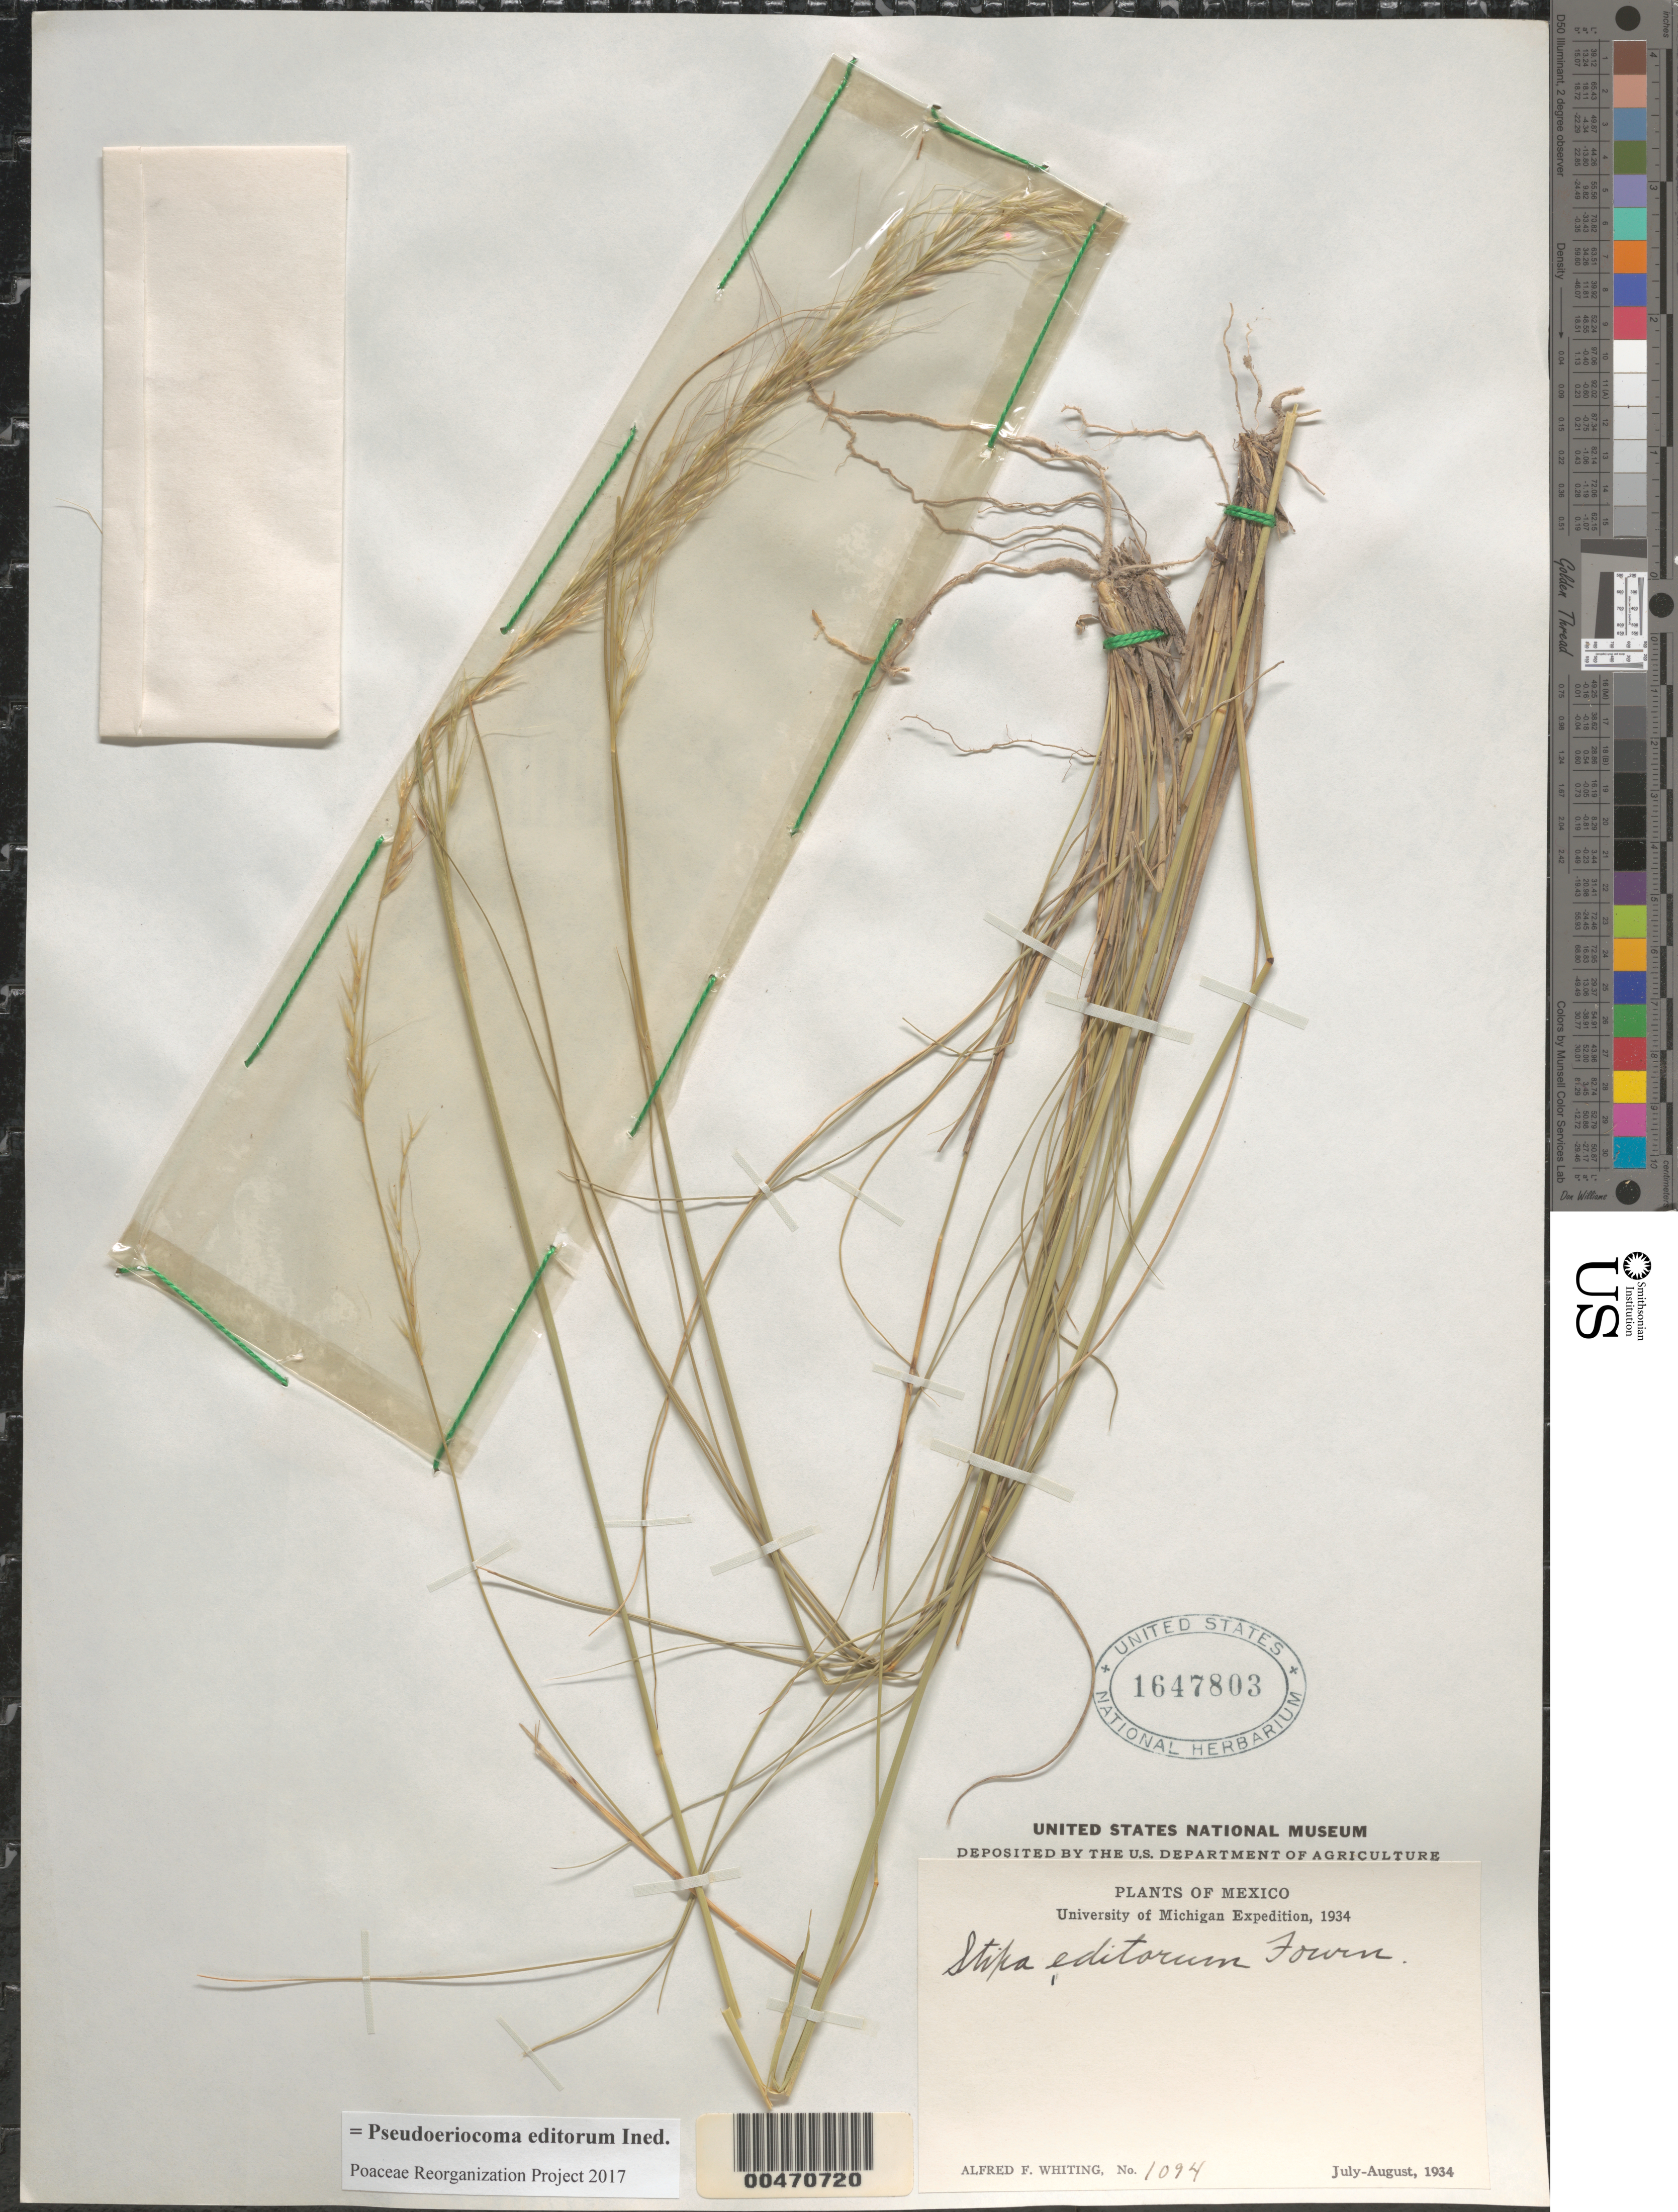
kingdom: Plantae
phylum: Tracheophyta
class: Liliopsida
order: Poales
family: Poaceae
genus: Pseudoeriocoma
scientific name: Pseudoeriocoma editorum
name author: (E. Fourn.) Romasch.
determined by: Poaceae Reorganization Project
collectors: A. F. Whiting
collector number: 1094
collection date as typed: Jul 1934 to Aug 1934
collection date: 1934-07/1934-08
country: Mexico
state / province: Durango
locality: San Ramon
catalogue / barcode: US 1647803